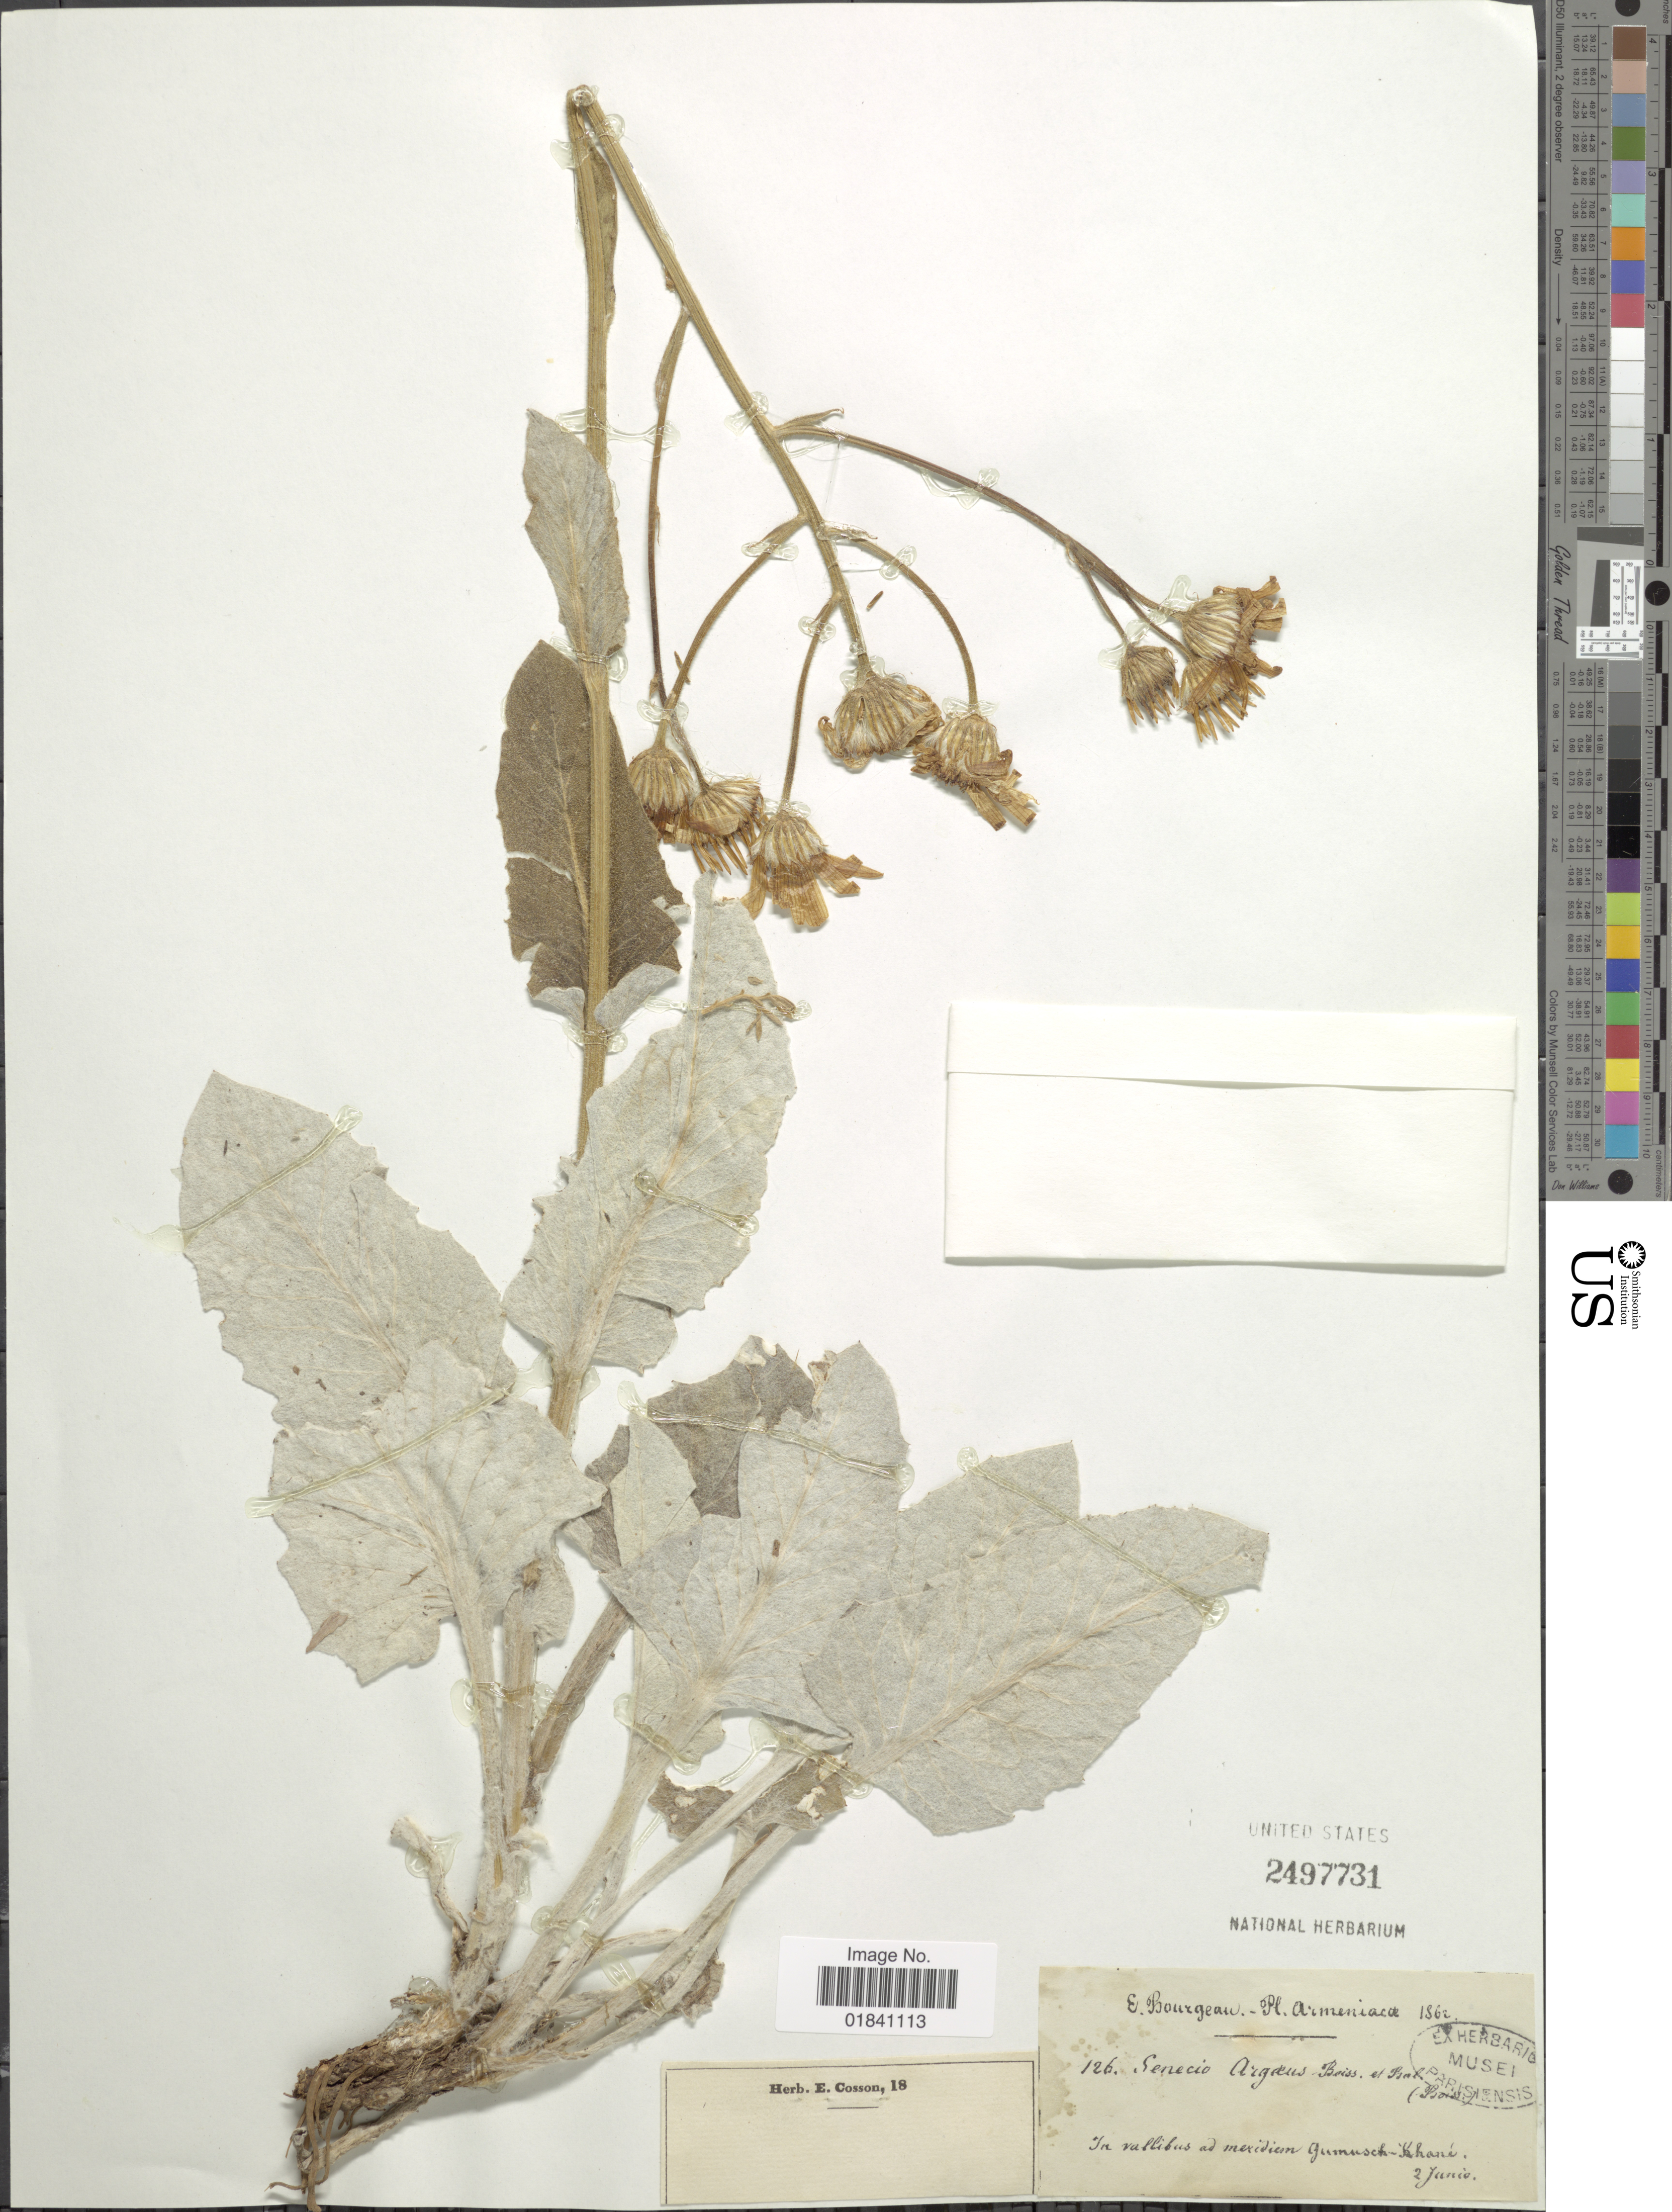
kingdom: Plantae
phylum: Tracheophyta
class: Magnoliopsida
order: Asterales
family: Asteraceae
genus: Senecio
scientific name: Senecio argaeus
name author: Boiss. & Balansa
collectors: E. Bourgeau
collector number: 126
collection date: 1862-06-02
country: Armenia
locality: In vallibus ad meridium Gumusch-Khaní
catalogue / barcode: US 2497731